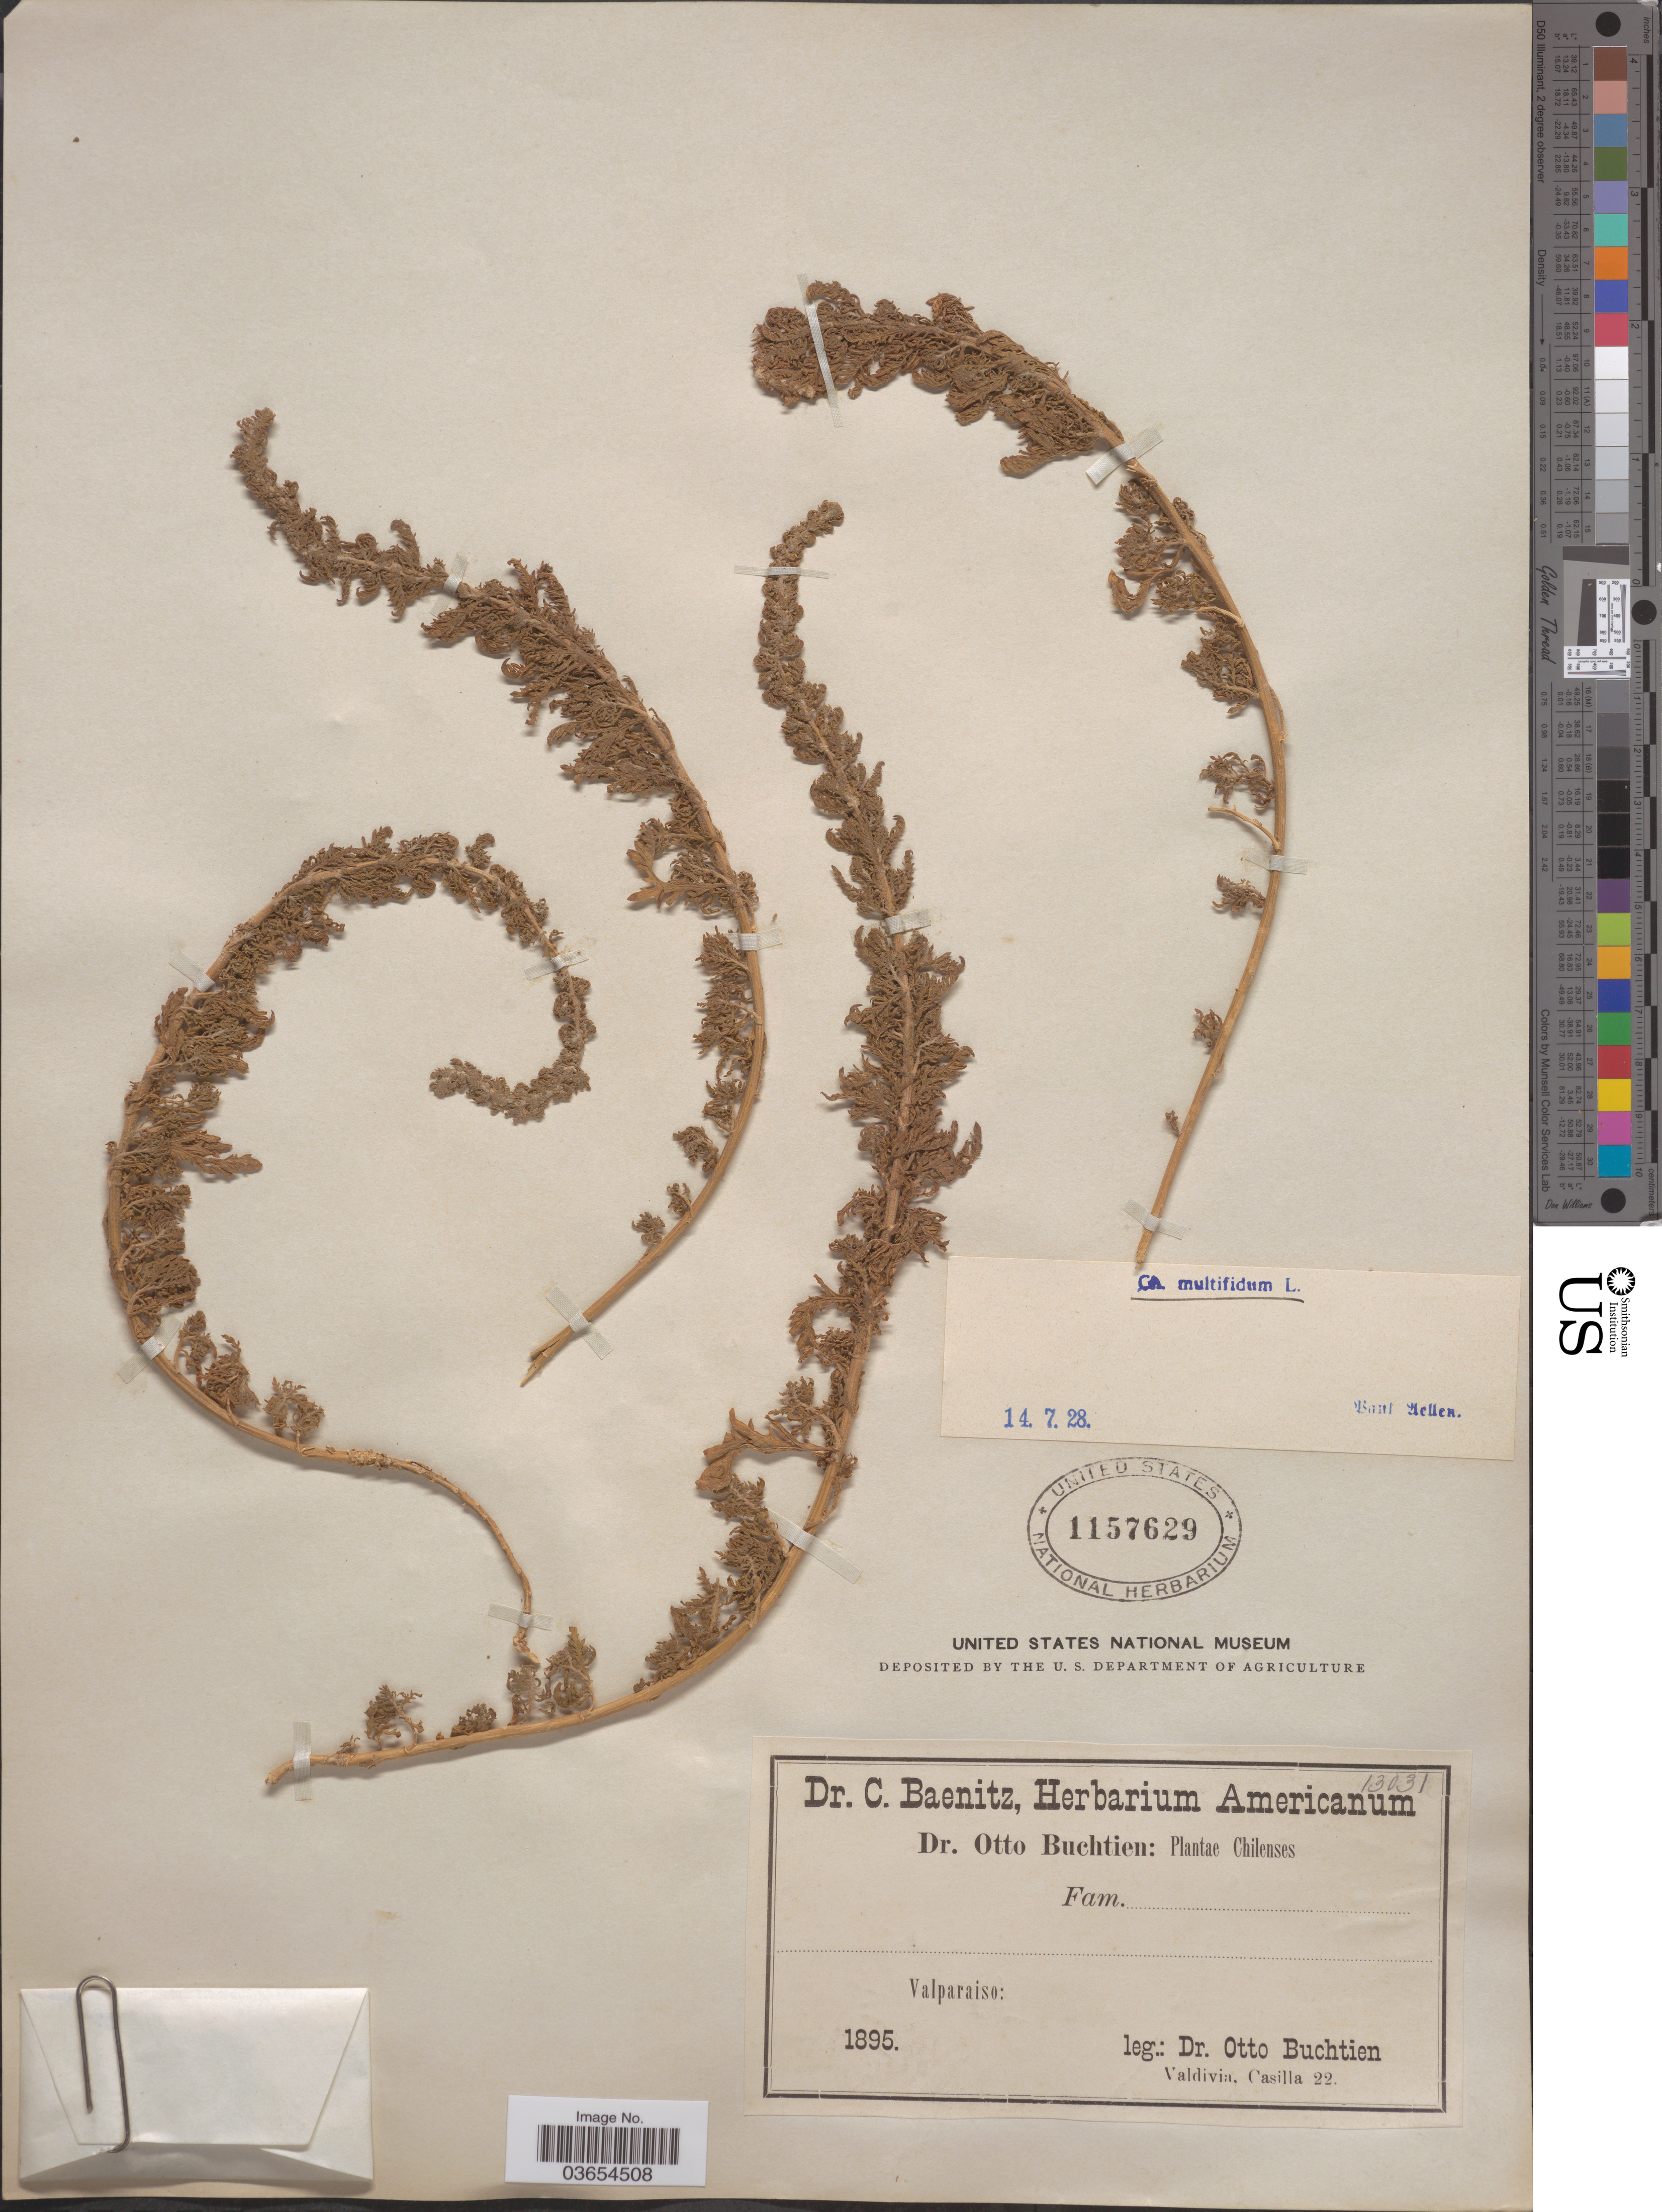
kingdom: Plantae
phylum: Tracheophyta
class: Magnoliopsida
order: Caryophyllales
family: Amaranthaceae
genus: Chenopodium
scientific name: Chenopodium multifidum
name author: L.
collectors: O. Buchtien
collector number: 13031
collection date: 1895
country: Chile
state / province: Valparaíso (V)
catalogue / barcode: US 1157629